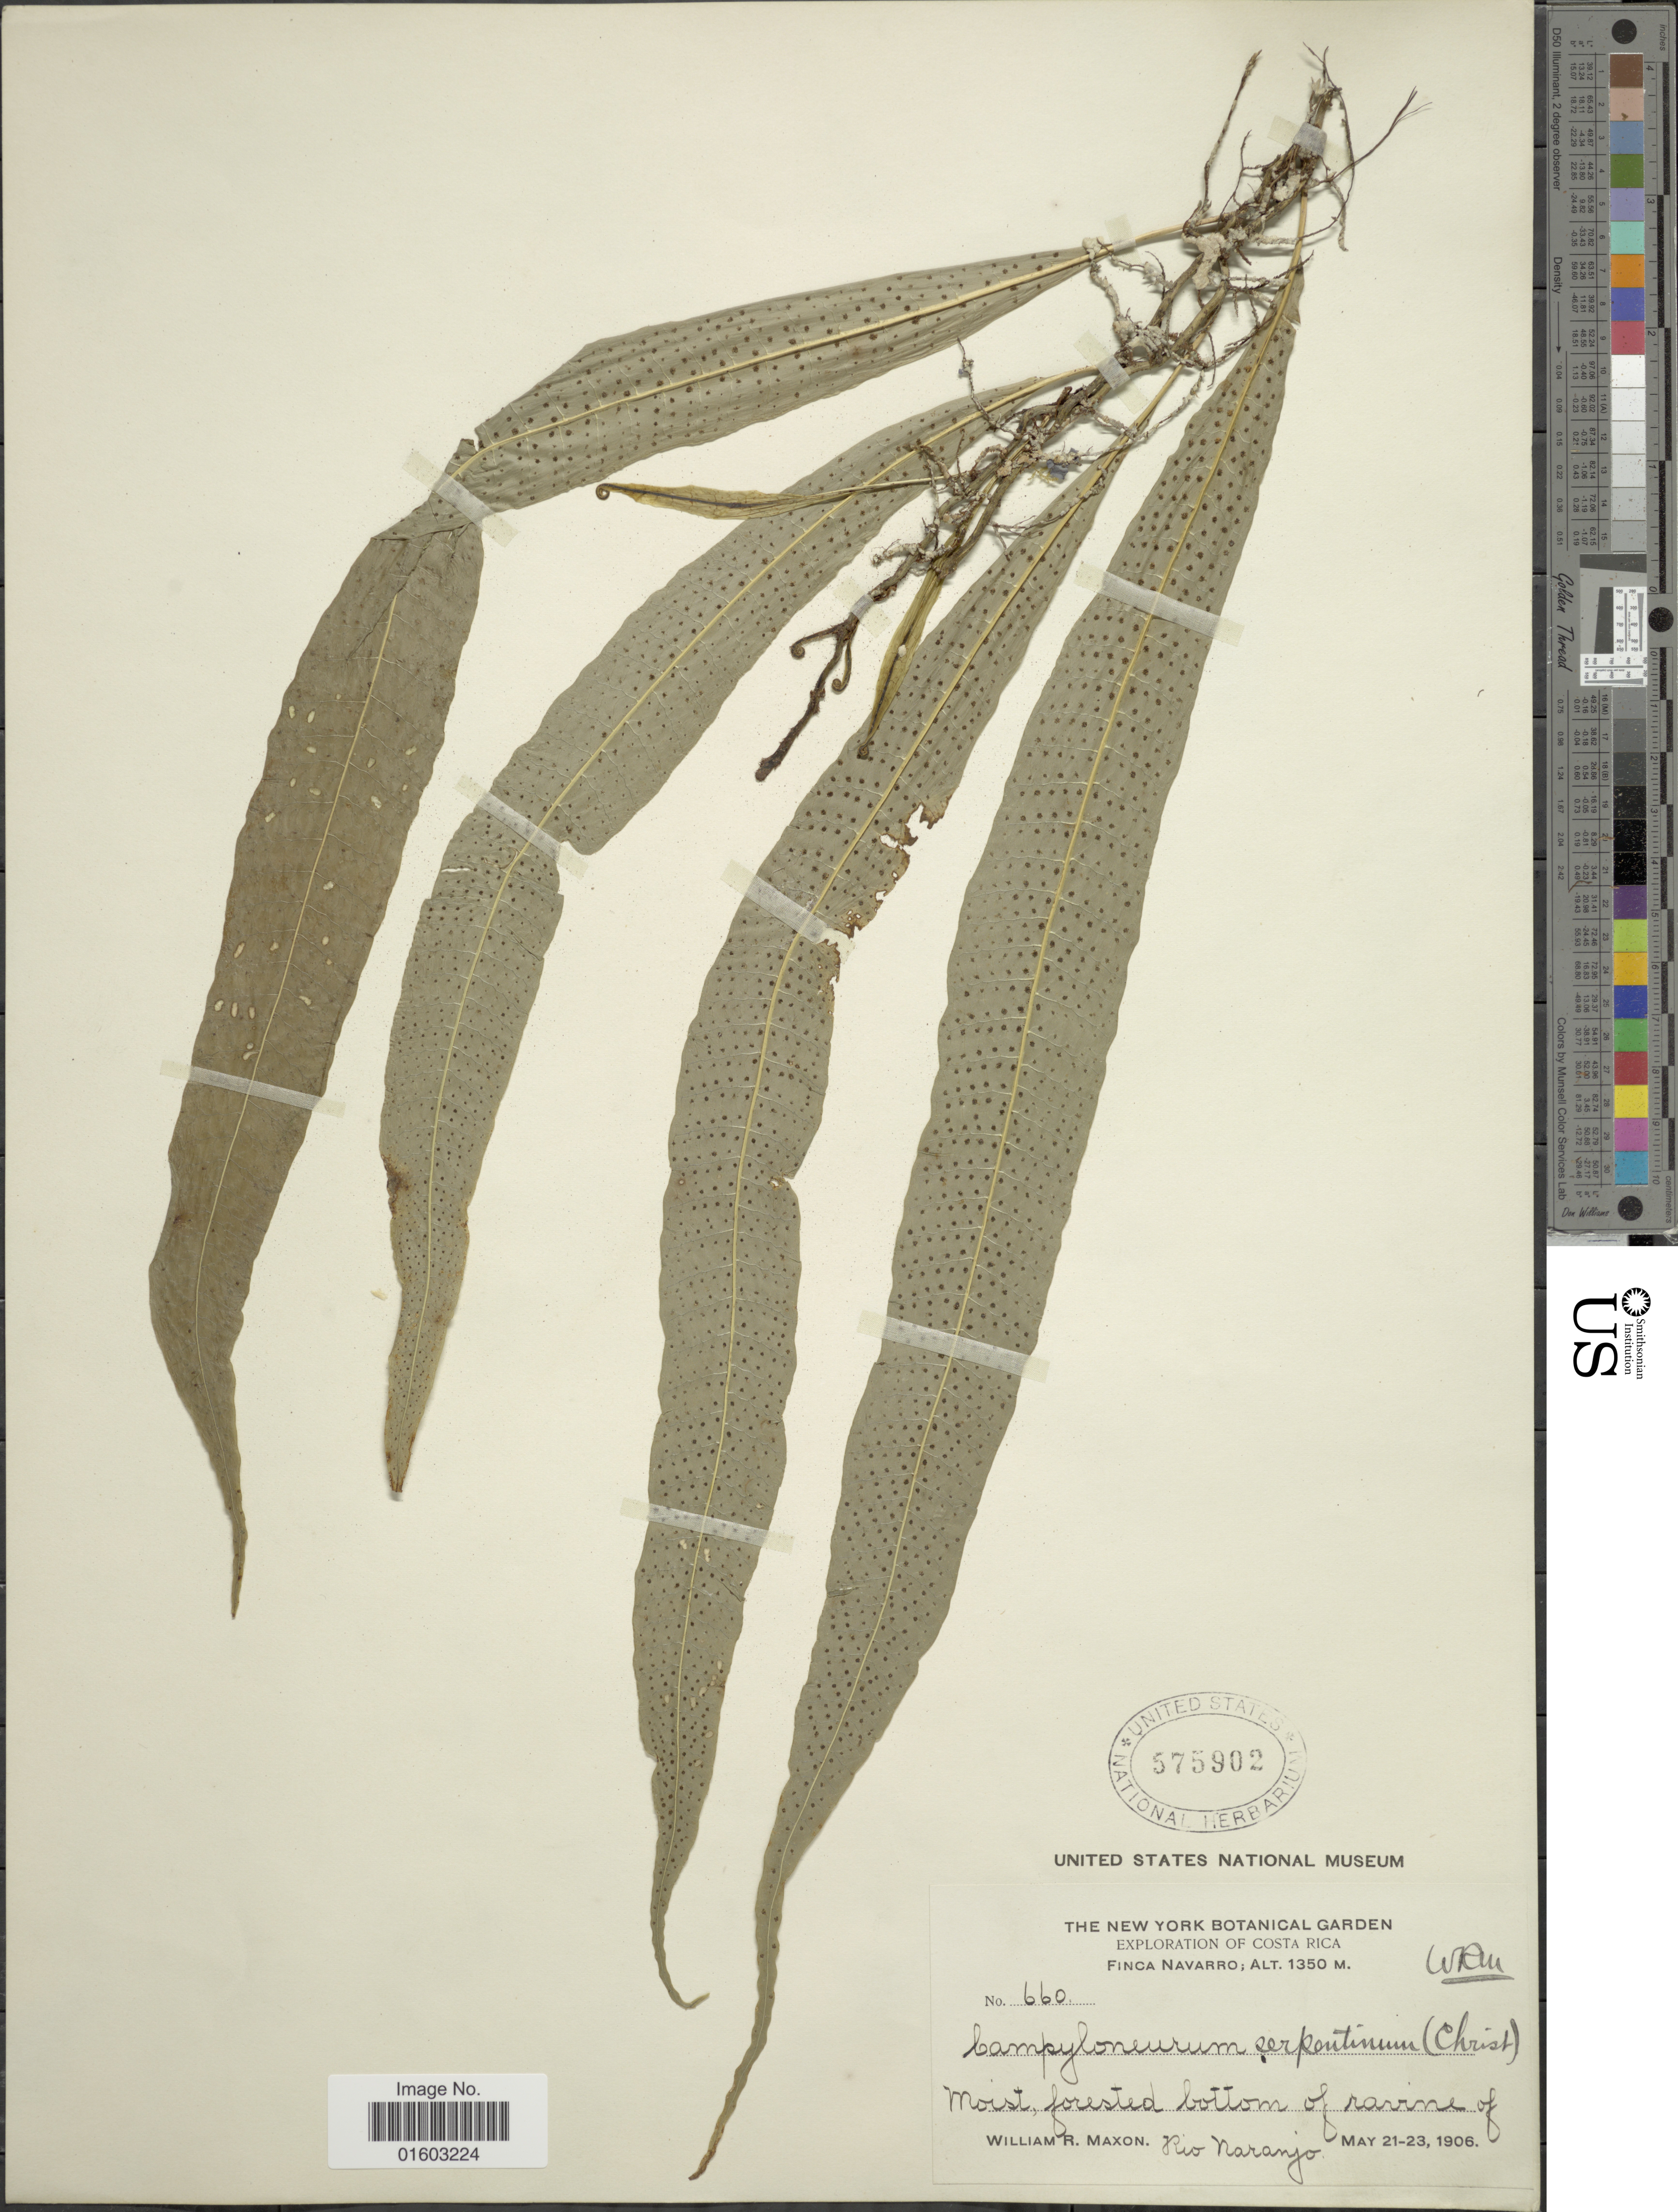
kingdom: Plantae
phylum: Tracheophyta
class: Polypodiopsida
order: Polypodiales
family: Polypodiaceae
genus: Campyloneurum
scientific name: Campyloneurum serpentinum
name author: (Christ) Ching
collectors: W. R. Maxon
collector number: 660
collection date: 1906-05-21/1906-05-23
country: Costa Rica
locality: Finca Navarro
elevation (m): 1350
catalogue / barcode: US 575902